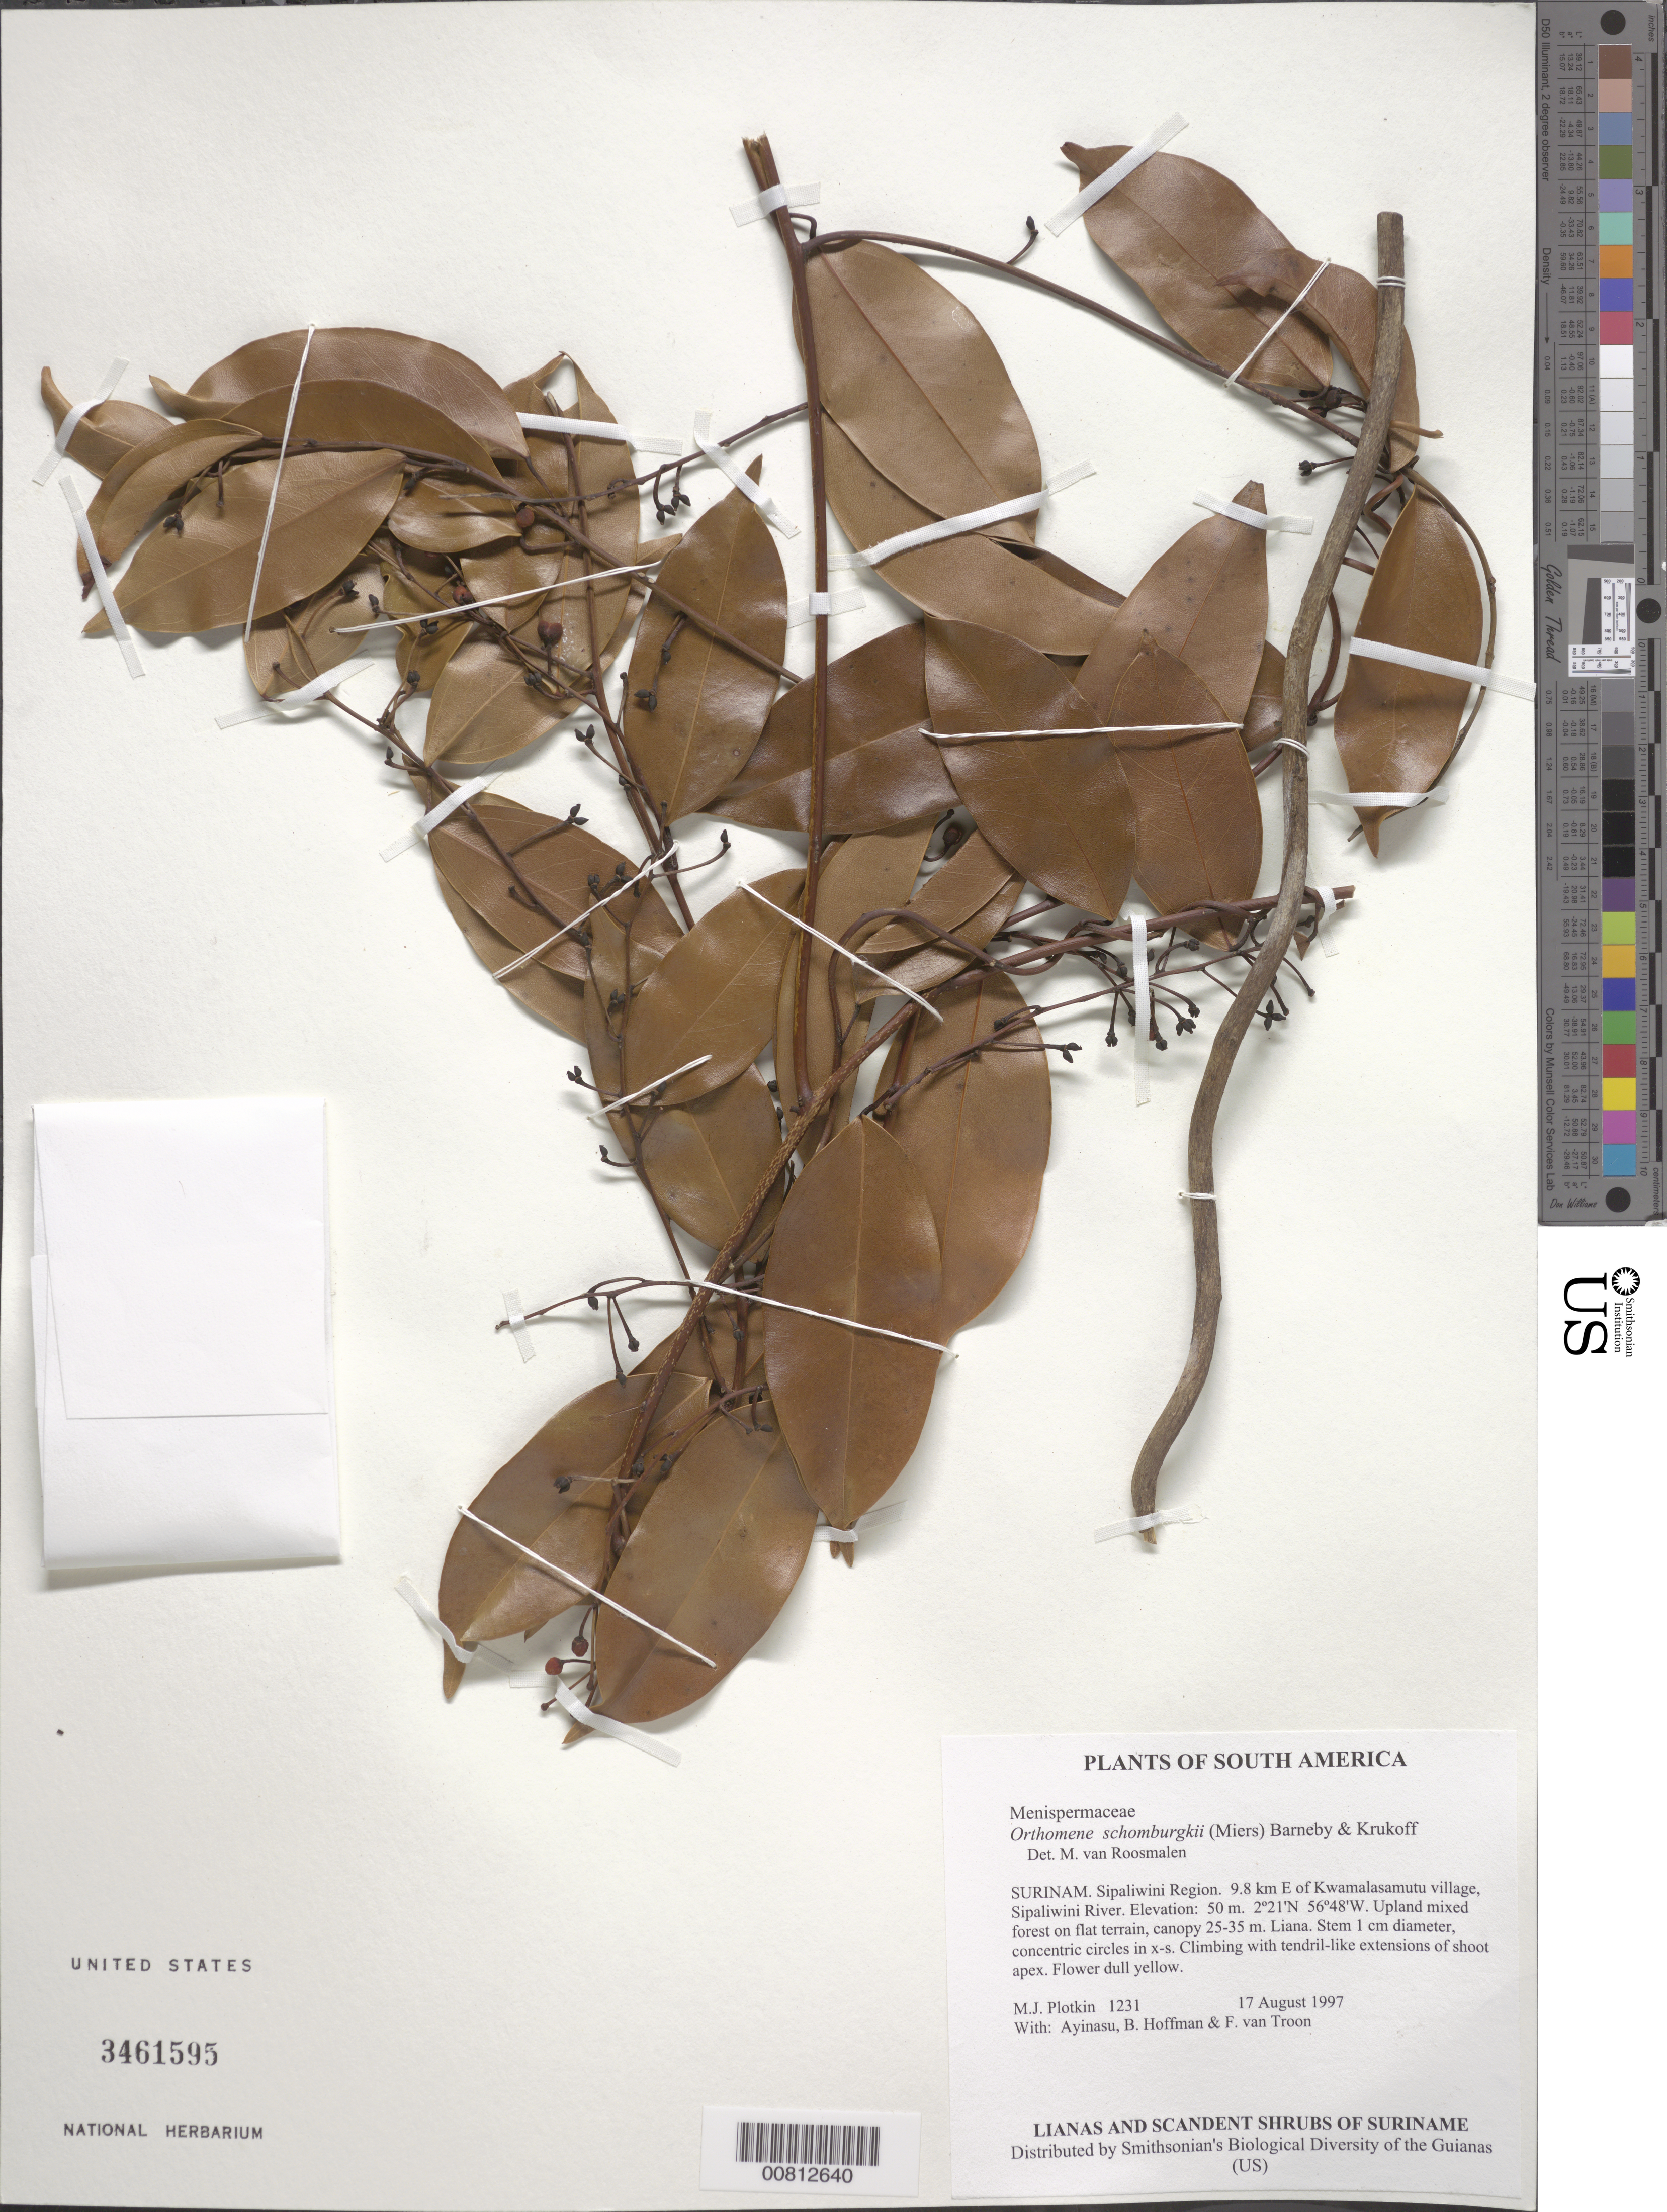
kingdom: Plantae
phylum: Tracheophyta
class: Magnoliopsida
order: Ranunculales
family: Menispermaceae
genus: Anomospermum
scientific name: Anomospermum schomburgkii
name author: Miers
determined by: Strong, Mark T., (BOT), Smithsonian Institution - National Museum of Natural History (UNITED STATES)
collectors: M. Plotkin, -. Ayinasu, B. Hoffman & F. Van Troon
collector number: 1231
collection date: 1997-08-17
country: Suriname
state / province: Sipaliwini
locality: Sipaliwini Region. 9.8 km E of Kwamalasamutu village, Sipaliwini River.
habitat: Upland mixed forest on flat terrain canopy 25-35 m.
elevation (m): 50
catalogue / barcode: US 3461595